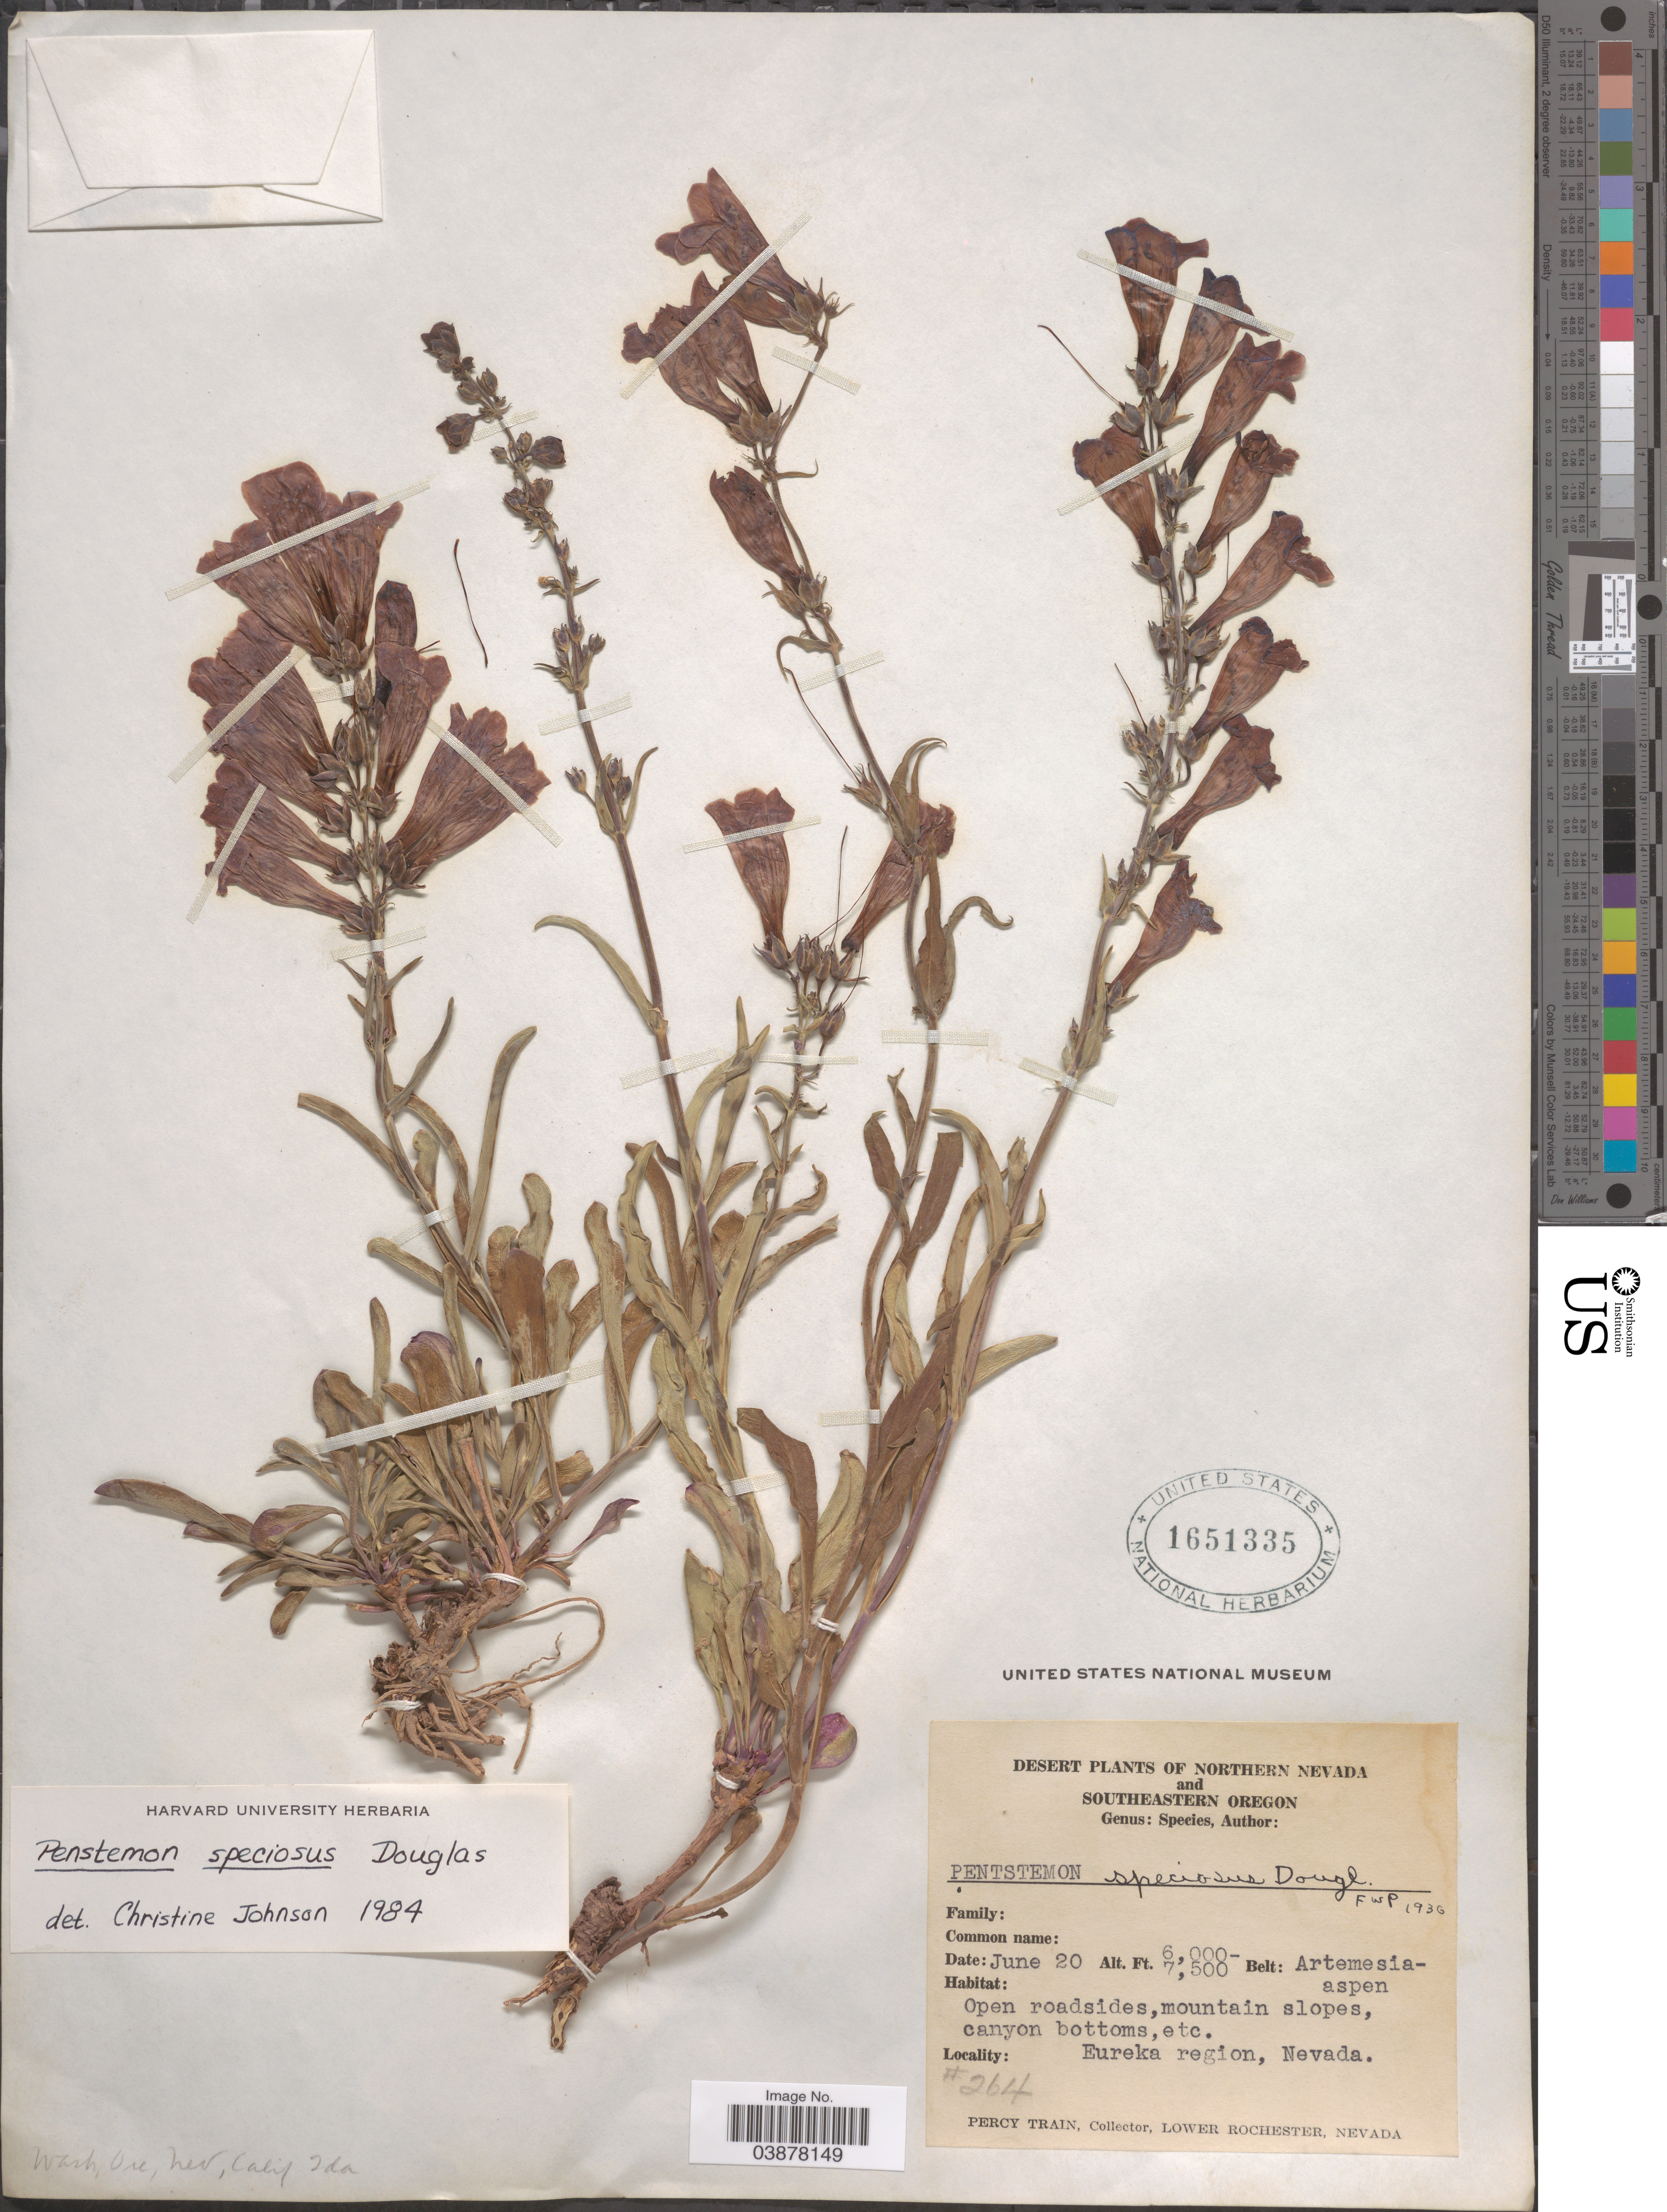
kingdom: Plantae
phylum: Tracheophyta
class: Magnoliopsida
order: Lamiales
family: Plantaginaceae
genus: Penstemon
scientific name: Penstemon speciosus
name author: Douglas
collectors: P. Train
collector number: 264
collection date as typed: Transcribed d/m/y: /6/20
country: United States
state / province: Nevada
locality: Northern Nevada. Eureka region.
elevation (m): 1829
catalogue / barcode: US 1651335